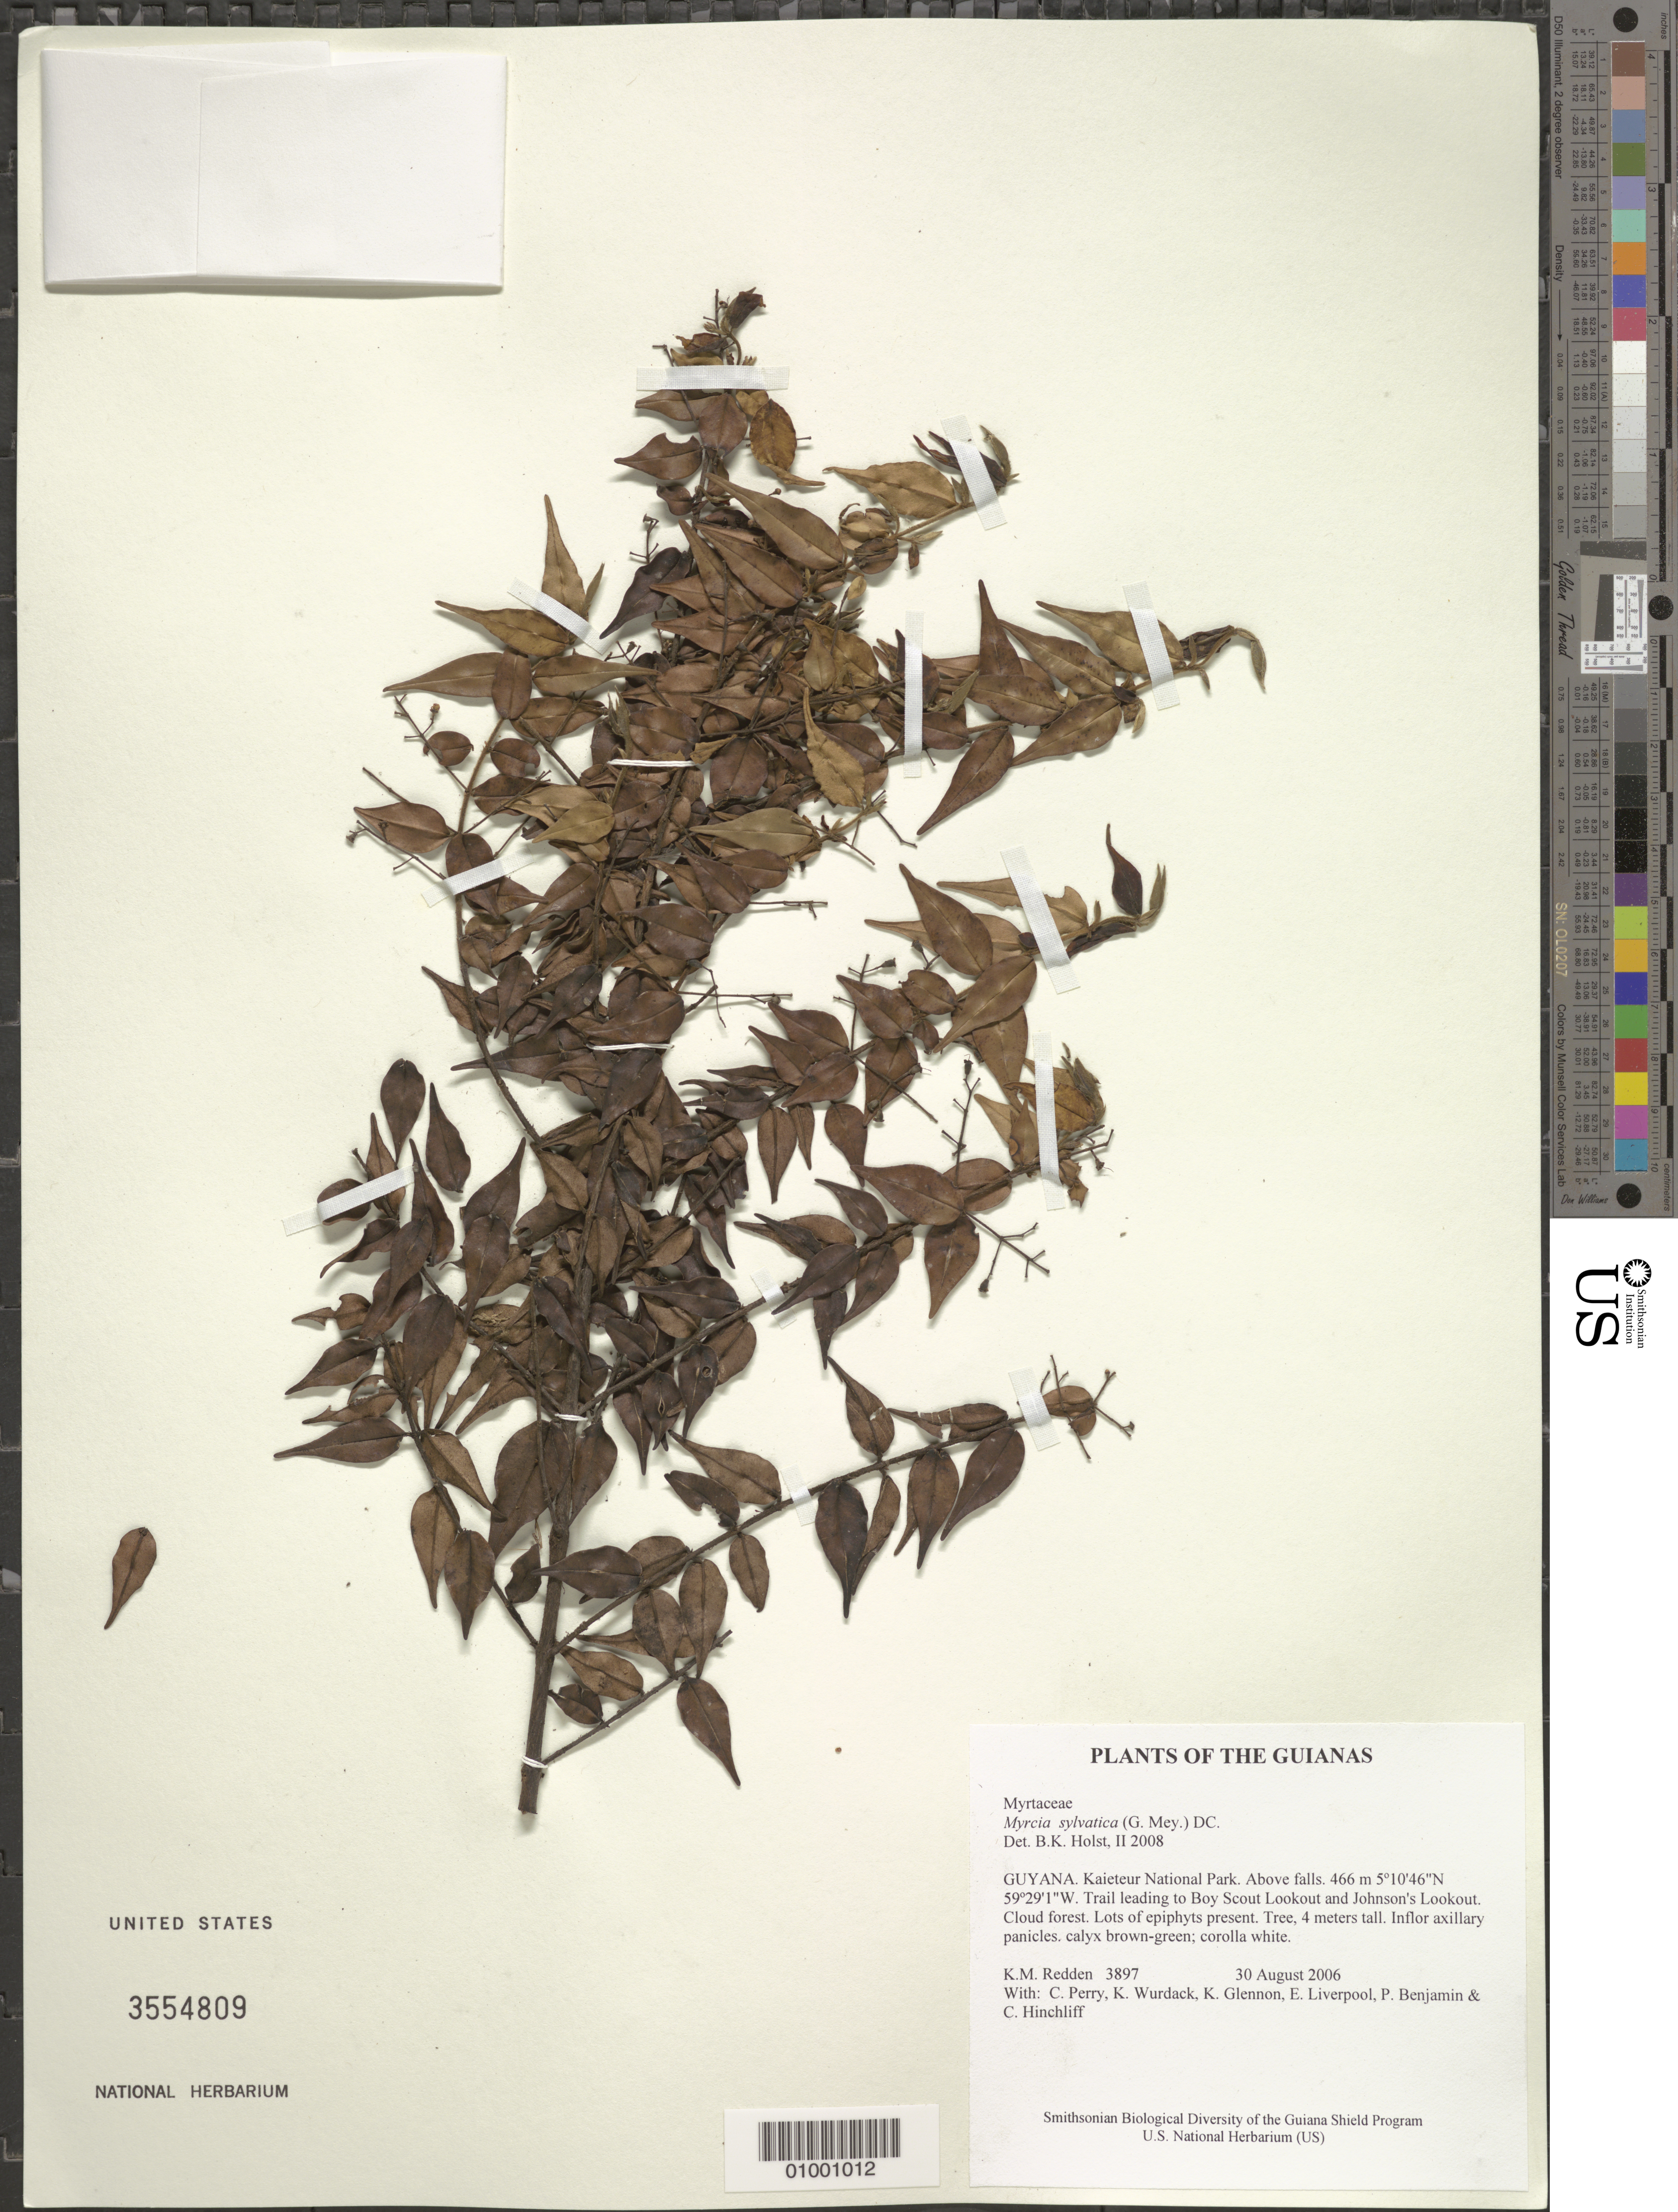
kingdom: Plantae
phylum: Tracheophyta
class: Magnoliopsida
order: Myrtales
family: Myrtaceae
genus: Myrcia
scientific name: Myrcia sylvatica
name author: (G. Mey.) DC.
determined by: Holst, Bruce K.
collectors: K. M. Redden, C. Perry, K. Wurdack, K. Glennon, E. Liverpool, P. Benjamin & C. E. Hinchliff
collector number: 3897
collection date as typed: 30 August 2006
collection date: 2006-08-30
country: Guyana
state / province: Potaro-Siparuni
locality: Kaieteur National Park. Above falls. Trail leading to Boy Scout Lookout and Johnson's Lookout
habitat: Cloud forest. Lots of epiphytes present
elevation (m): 466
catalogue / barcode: US 3554809